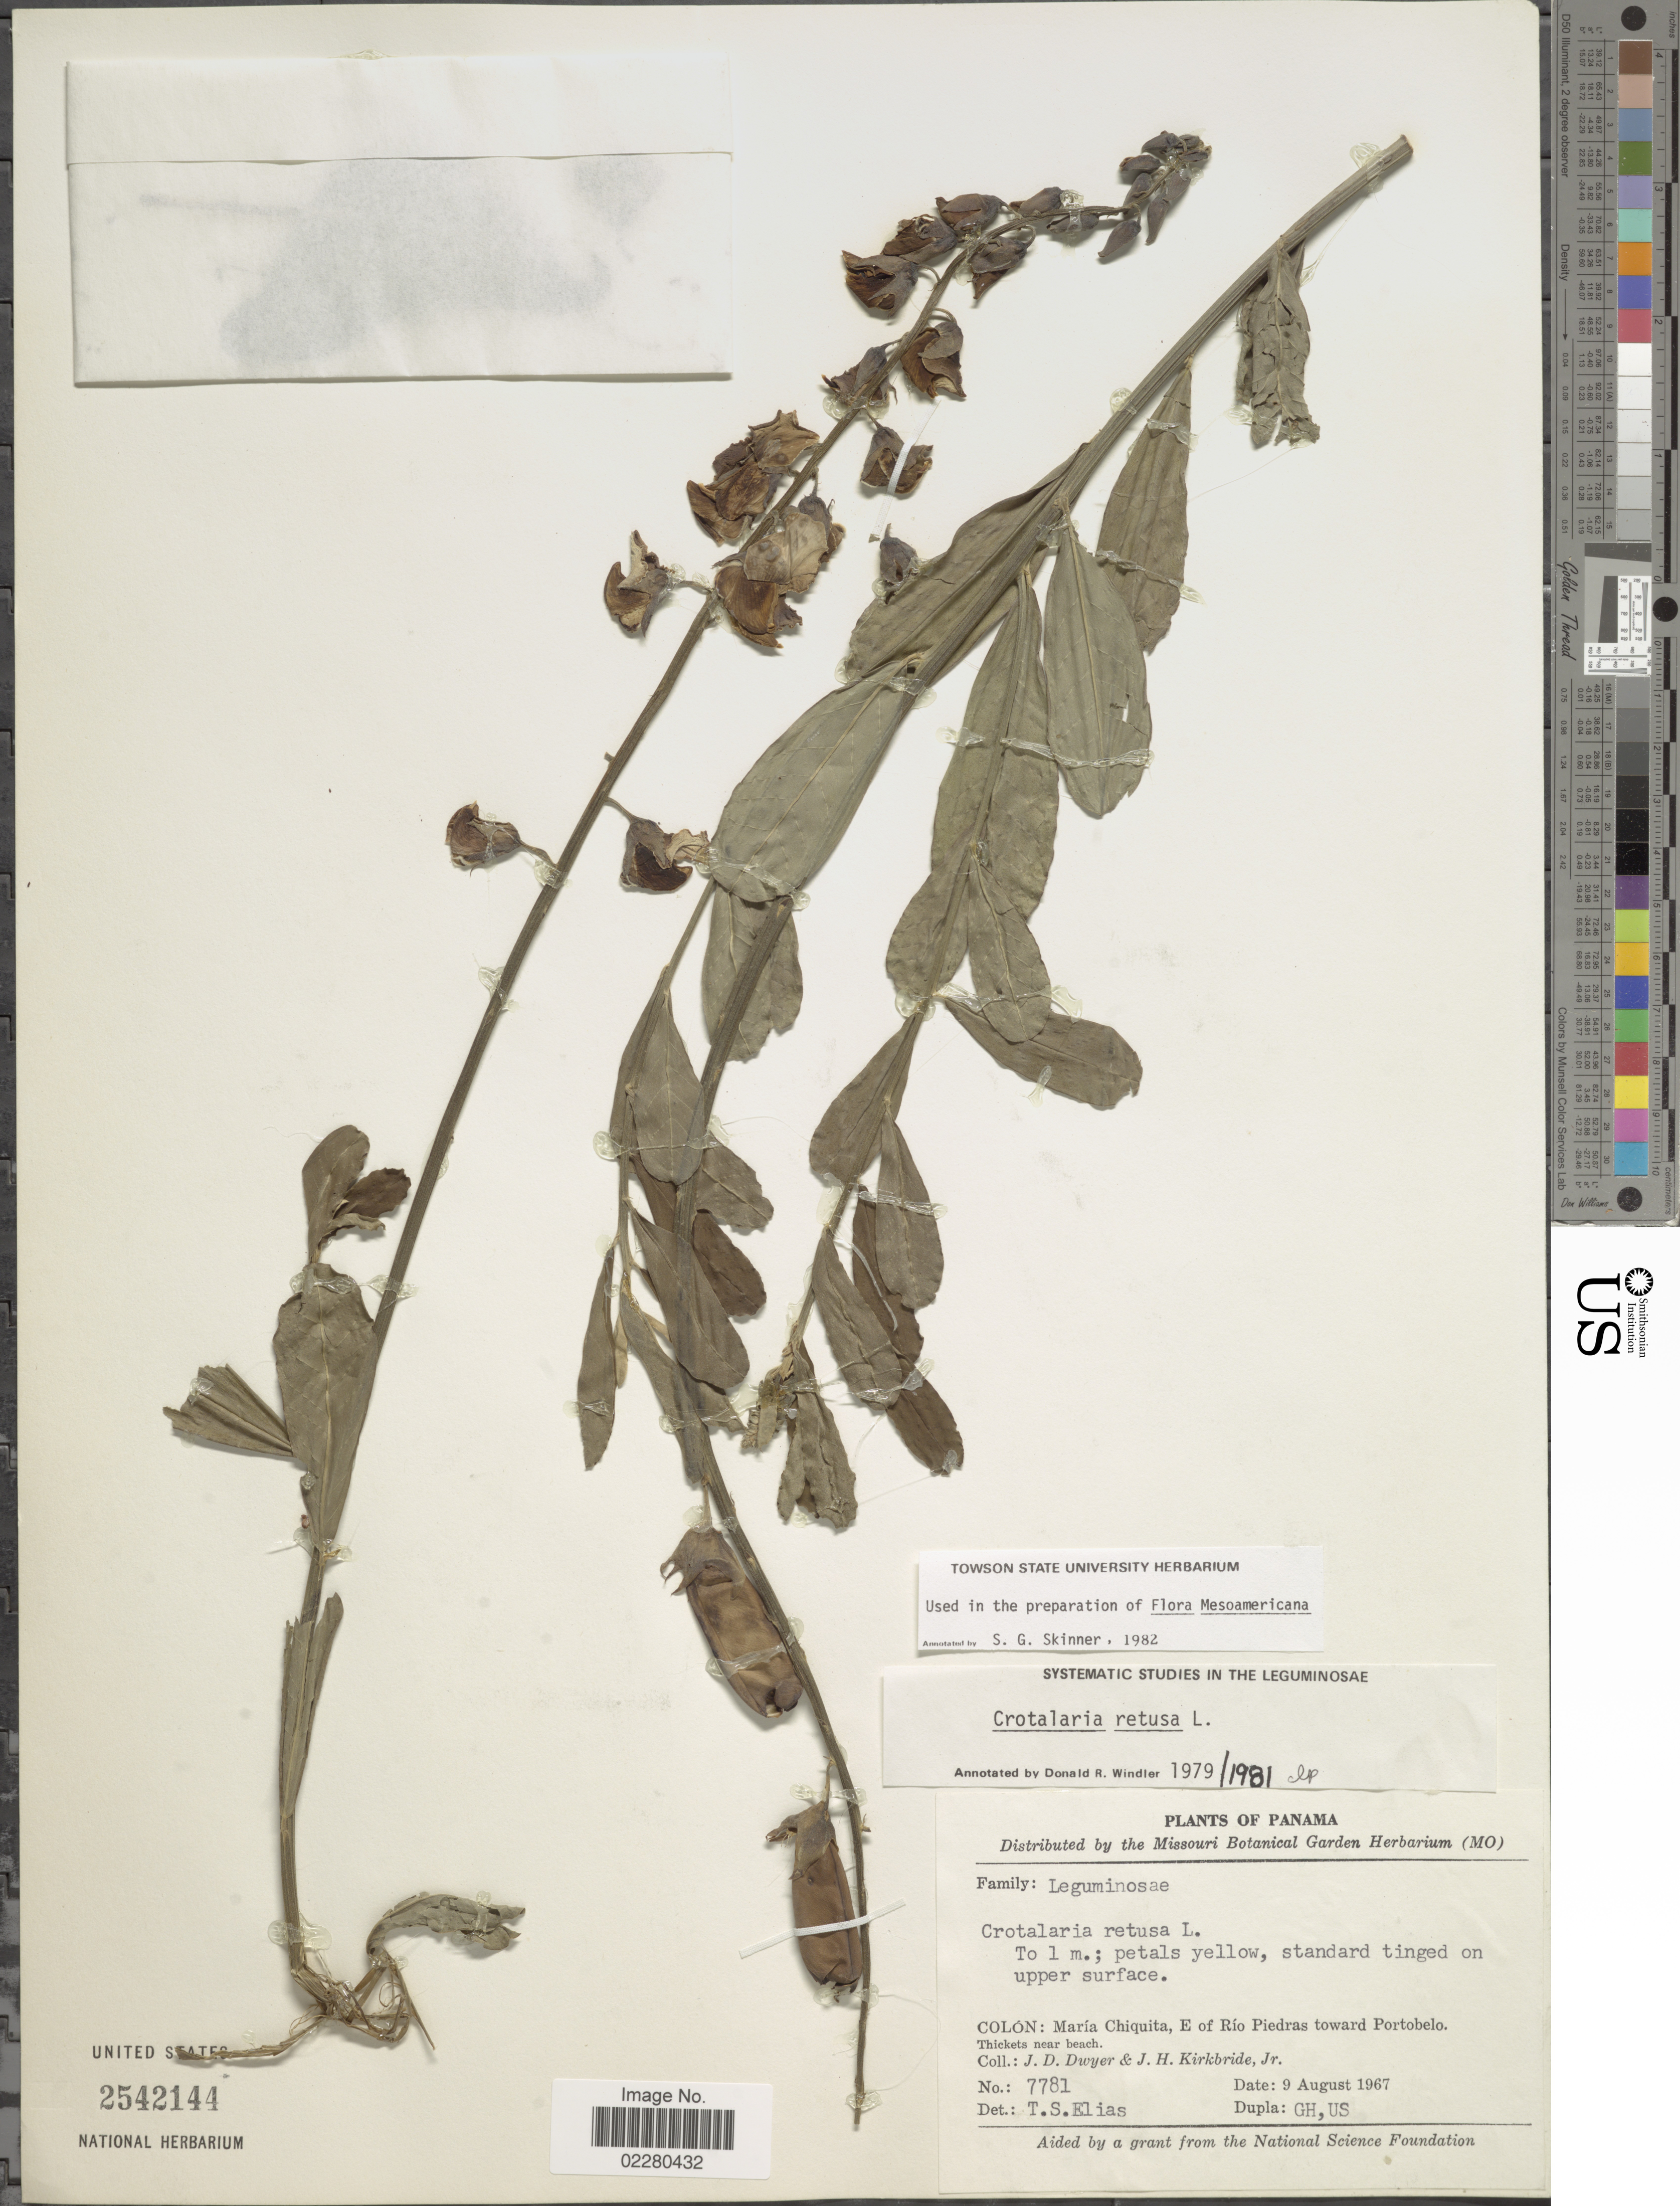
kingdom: Plantae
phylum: Tracheophyta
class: Magnoliopsida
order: Fabales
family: Fabaceae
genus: Crotalaria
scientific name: Crotalaria retusa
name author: L.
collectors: J. D. Dwyer & J. H. Kirkbride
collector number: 7781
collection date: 1967-08-09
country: Panama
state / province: Colón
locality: Colón: María Chiquita, E of Río Piedras toward Portobelo.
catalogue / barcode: US 2542144